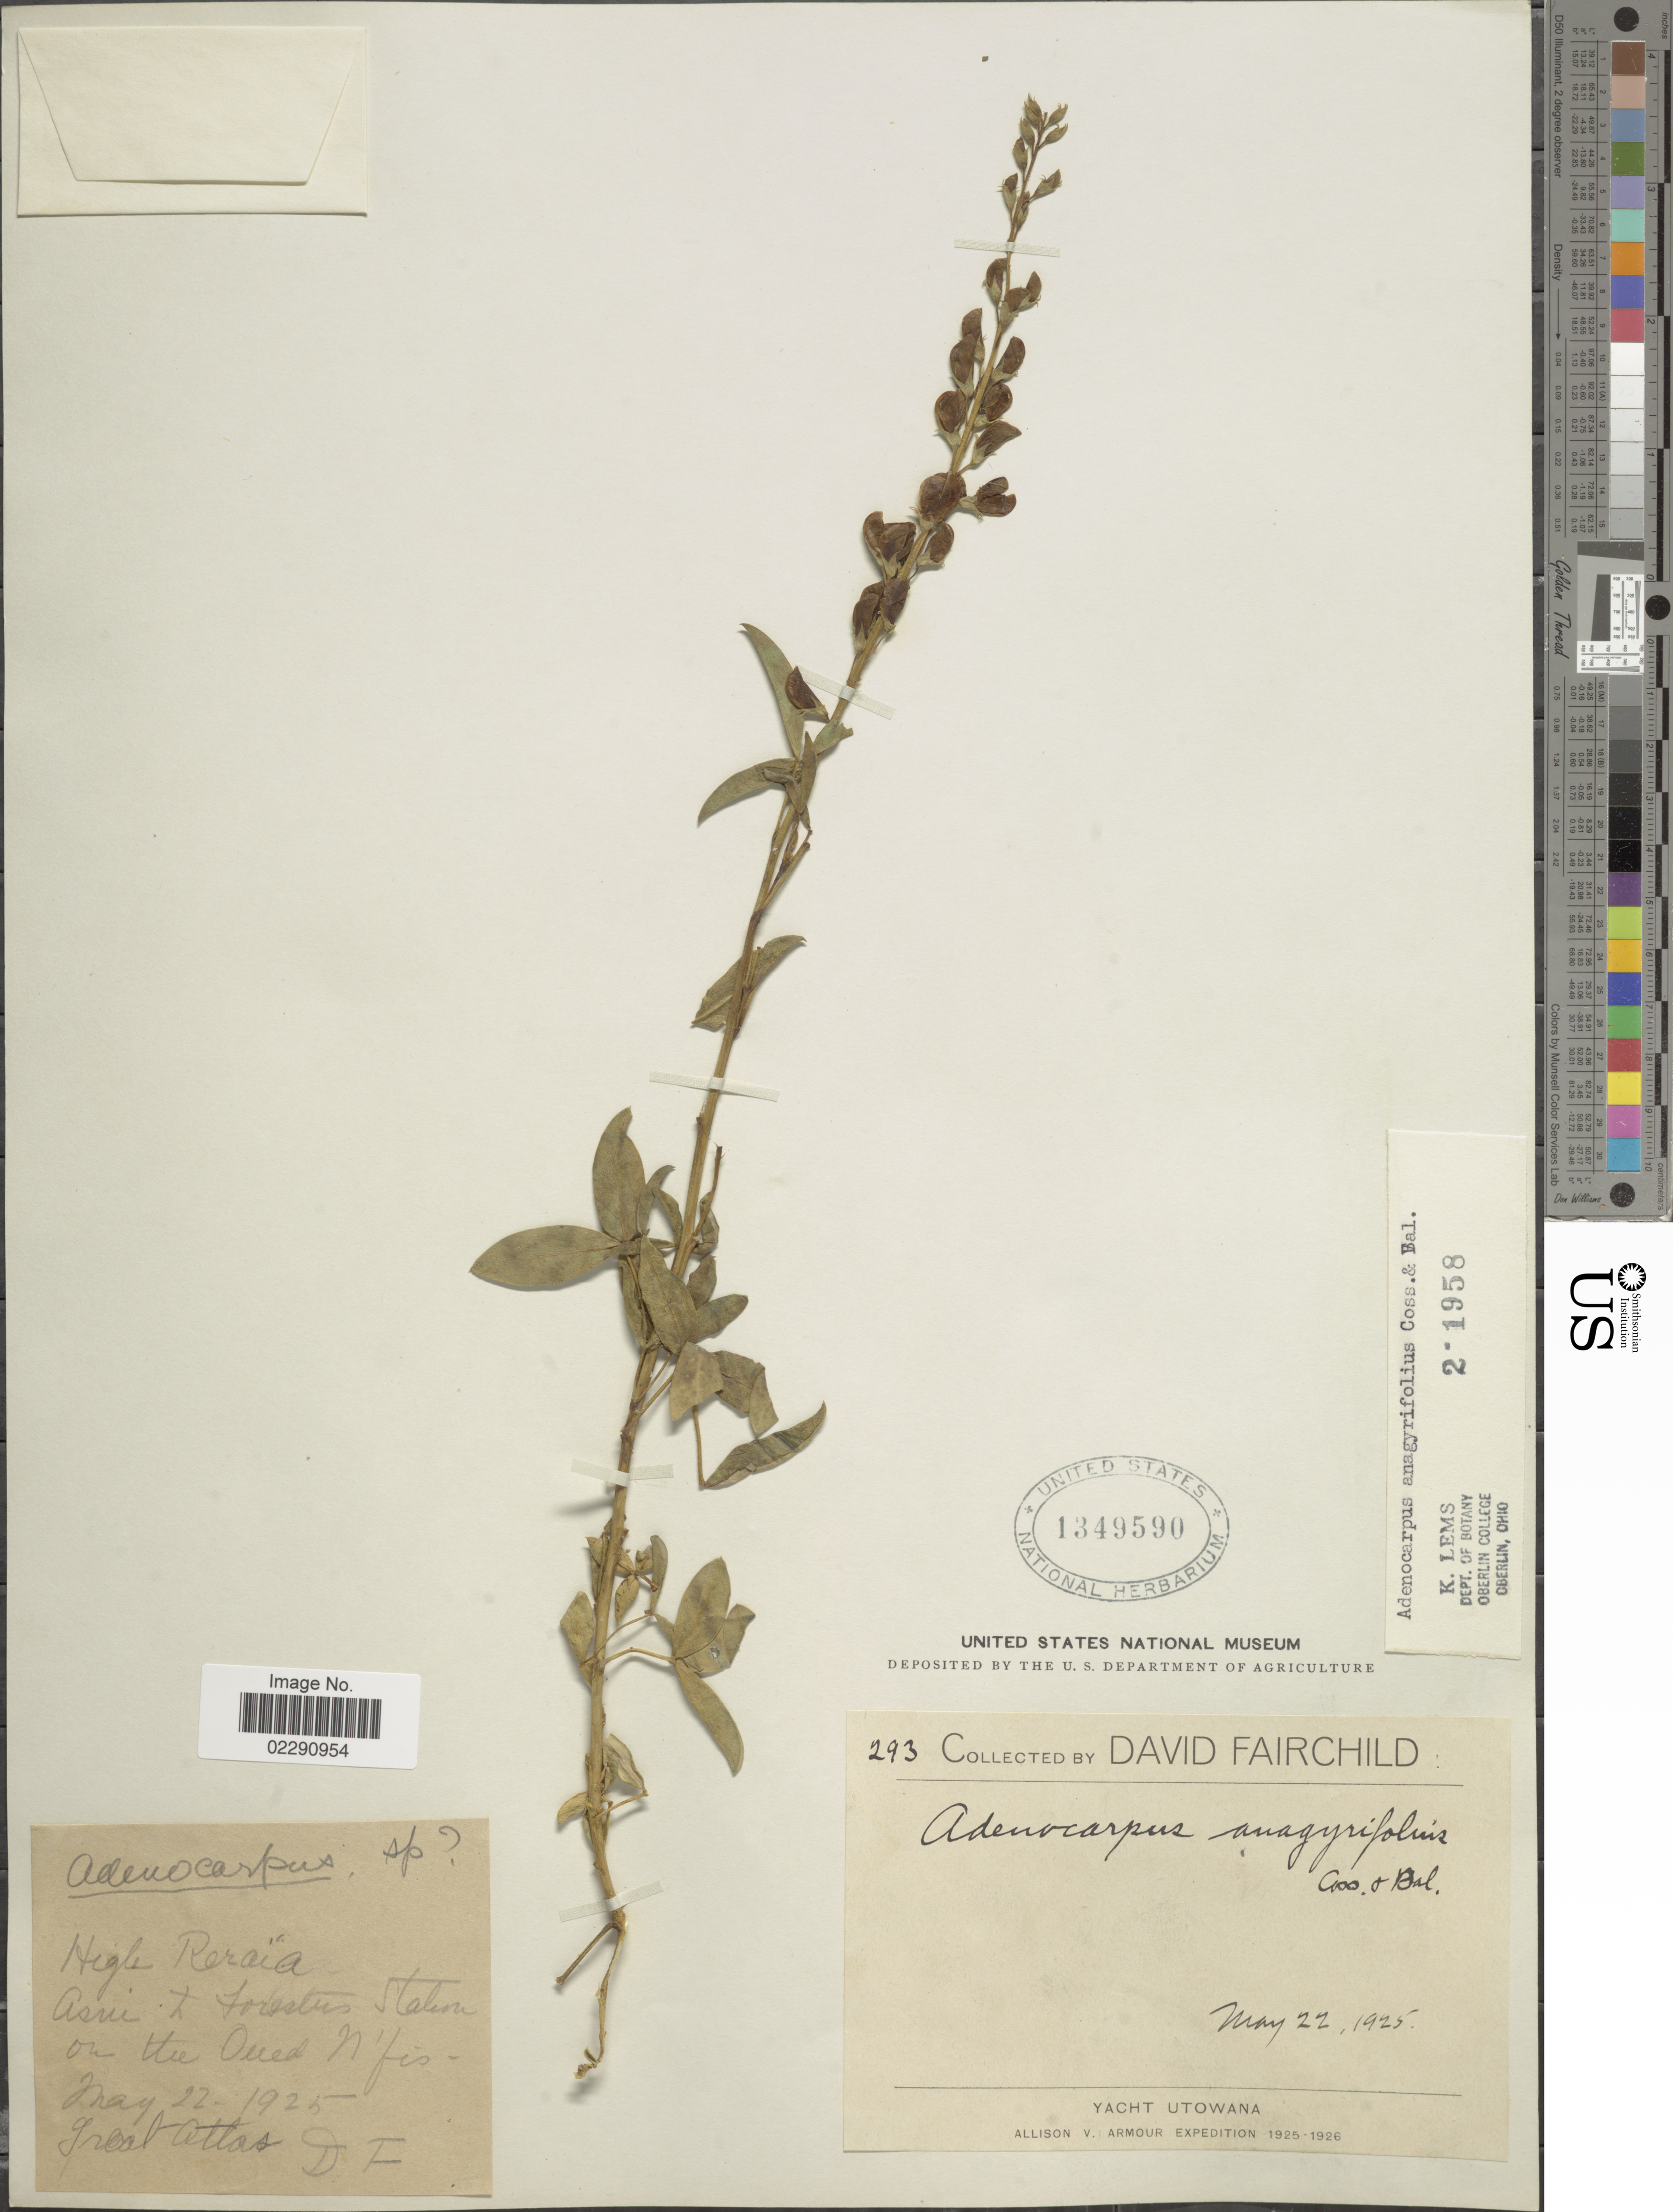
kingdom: Plantae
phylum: Tracheophyta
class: Magnoliopsida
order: Fabales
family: Fabaceae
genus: Adenocarpus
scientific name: Adenocarpus anagyrifolius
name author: Coss. & Balansa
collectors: D. Fairchild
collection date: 1925-05-22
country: Morocco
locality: Oued N'fis, Great Atlas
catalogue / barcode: US 1349590